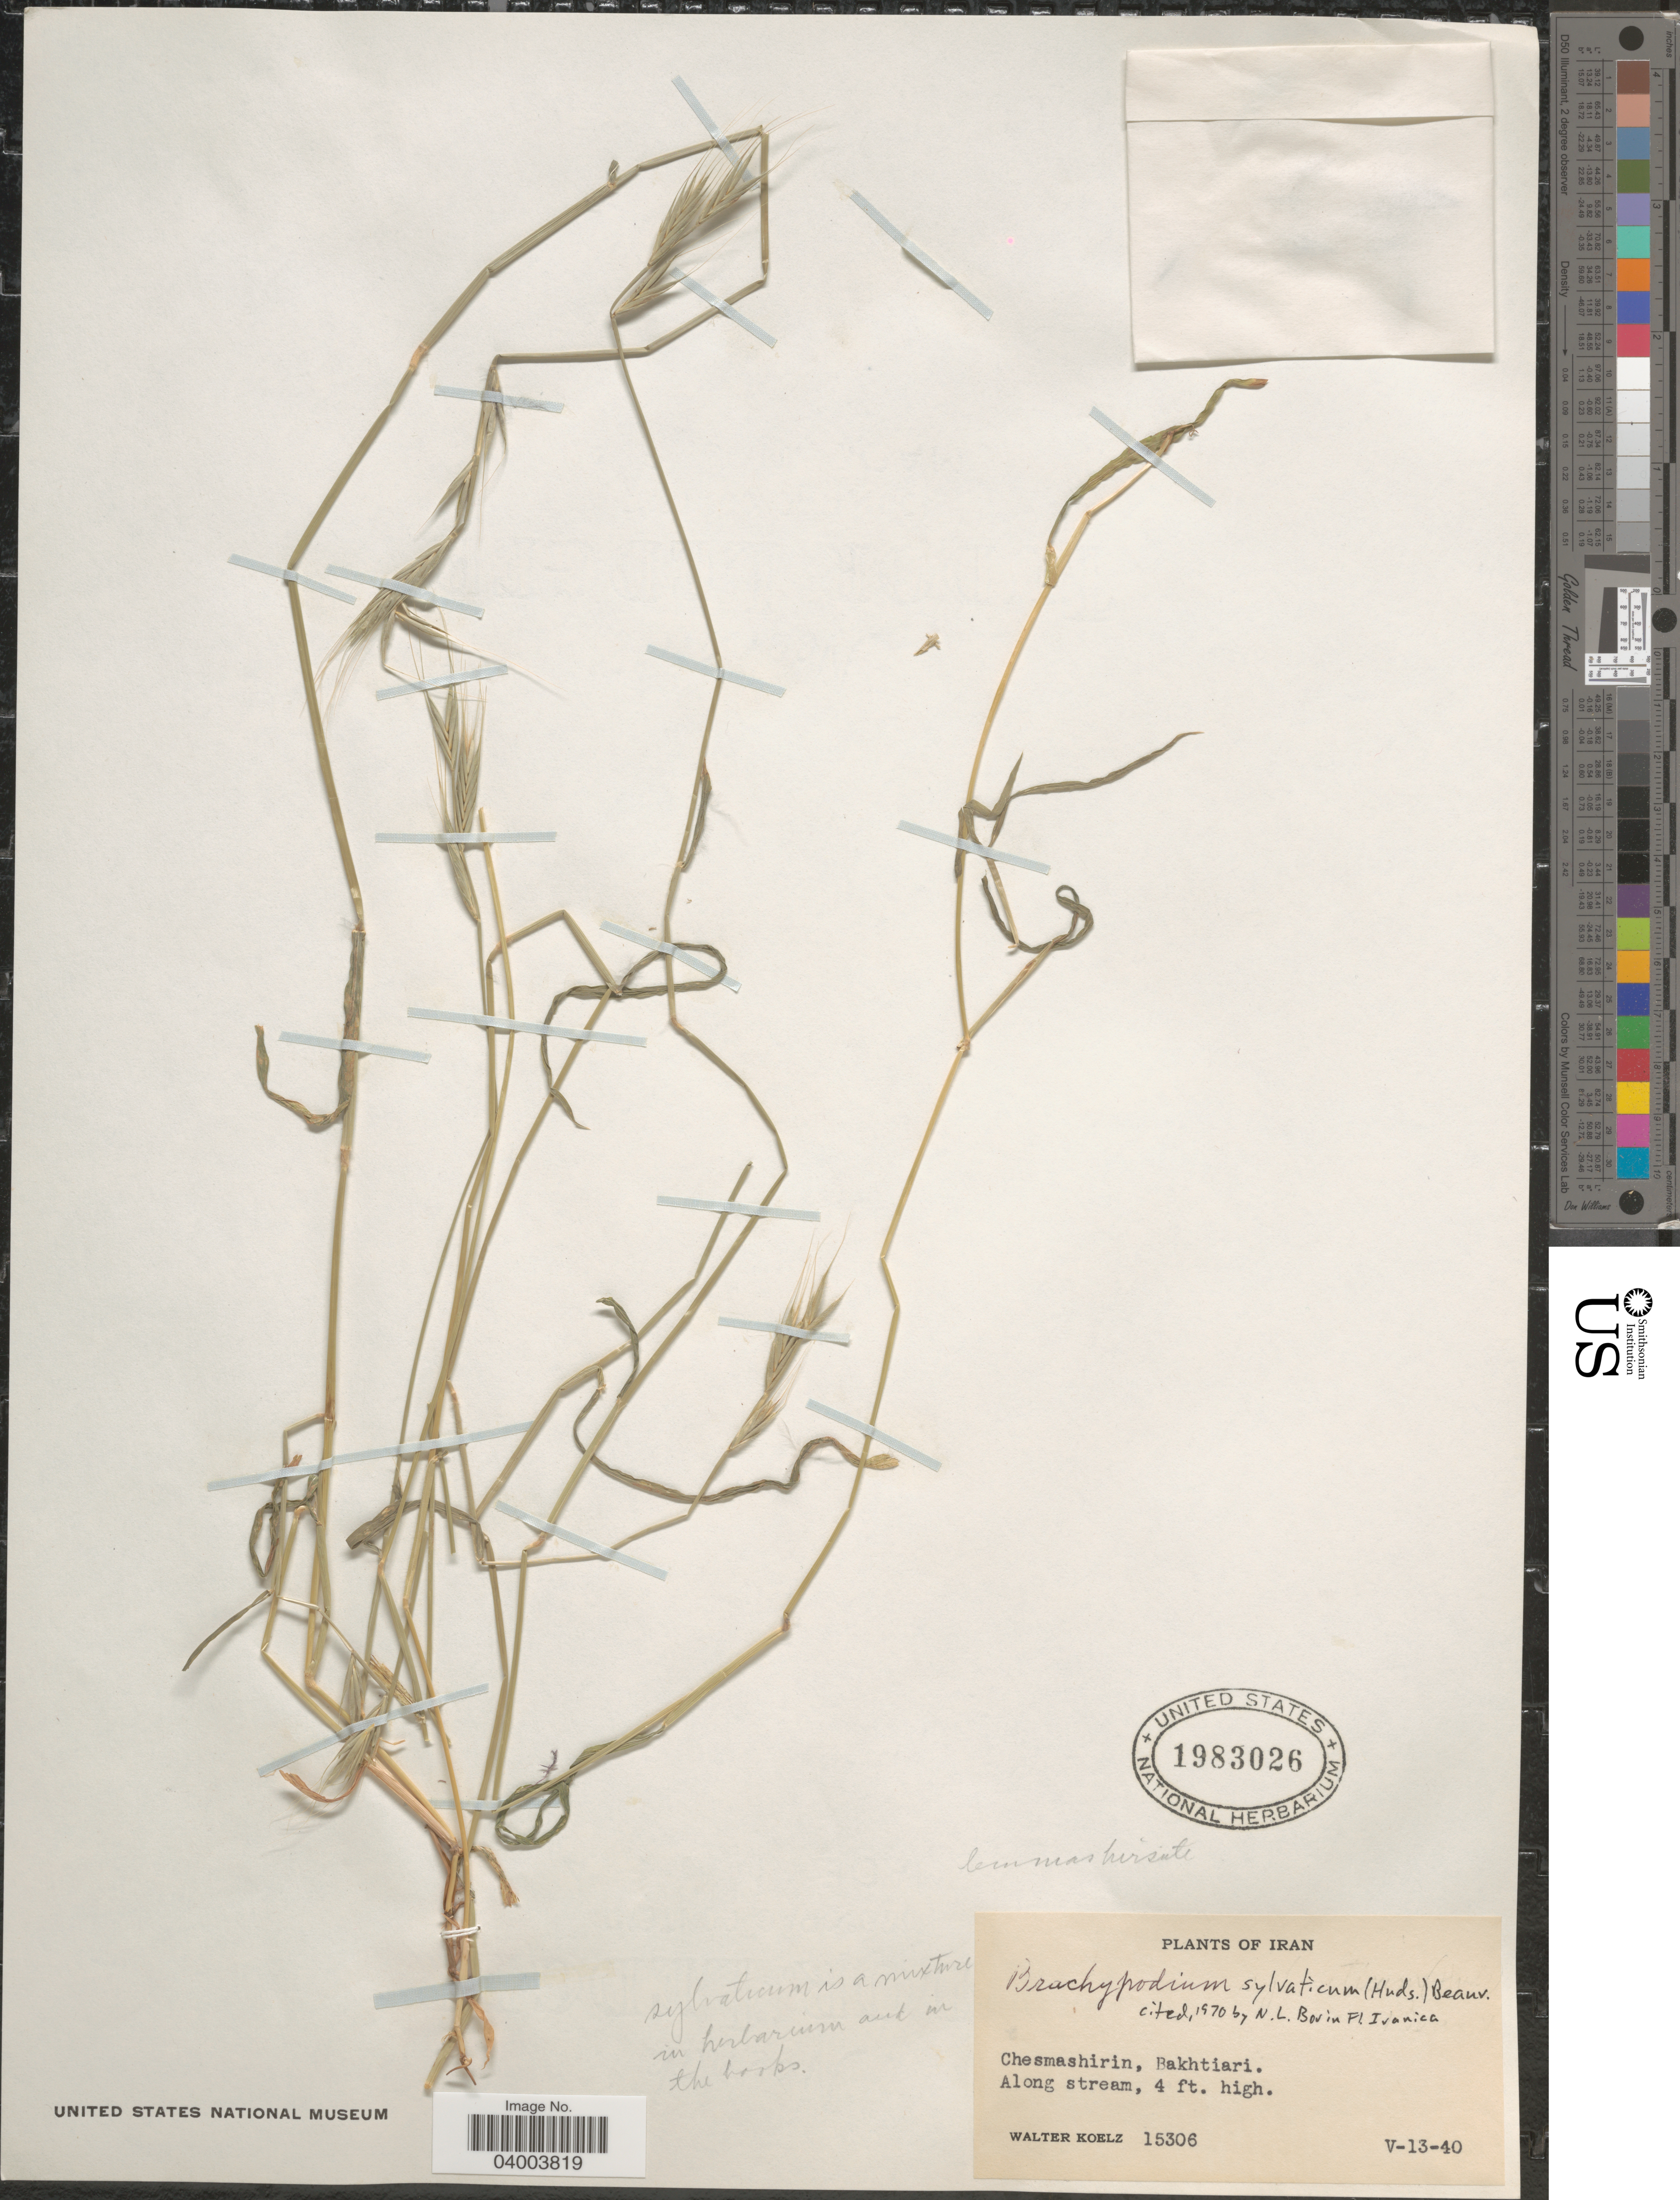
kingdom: Plantae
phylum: Tracheophyta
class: Liliopsida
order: Poales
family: Poaceae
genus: Brachypodium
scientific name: Brachypodium sylvaticum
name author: (Huds.) P. Beauv.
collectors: W. N. Koelz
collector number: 15306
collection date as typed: Transcribed d/m/y: 13/5/40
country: Iran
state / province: Chahar Mahaal and Bakhtiari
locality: Chesmashirin, Bakhtiari.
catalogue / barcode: US 1983026